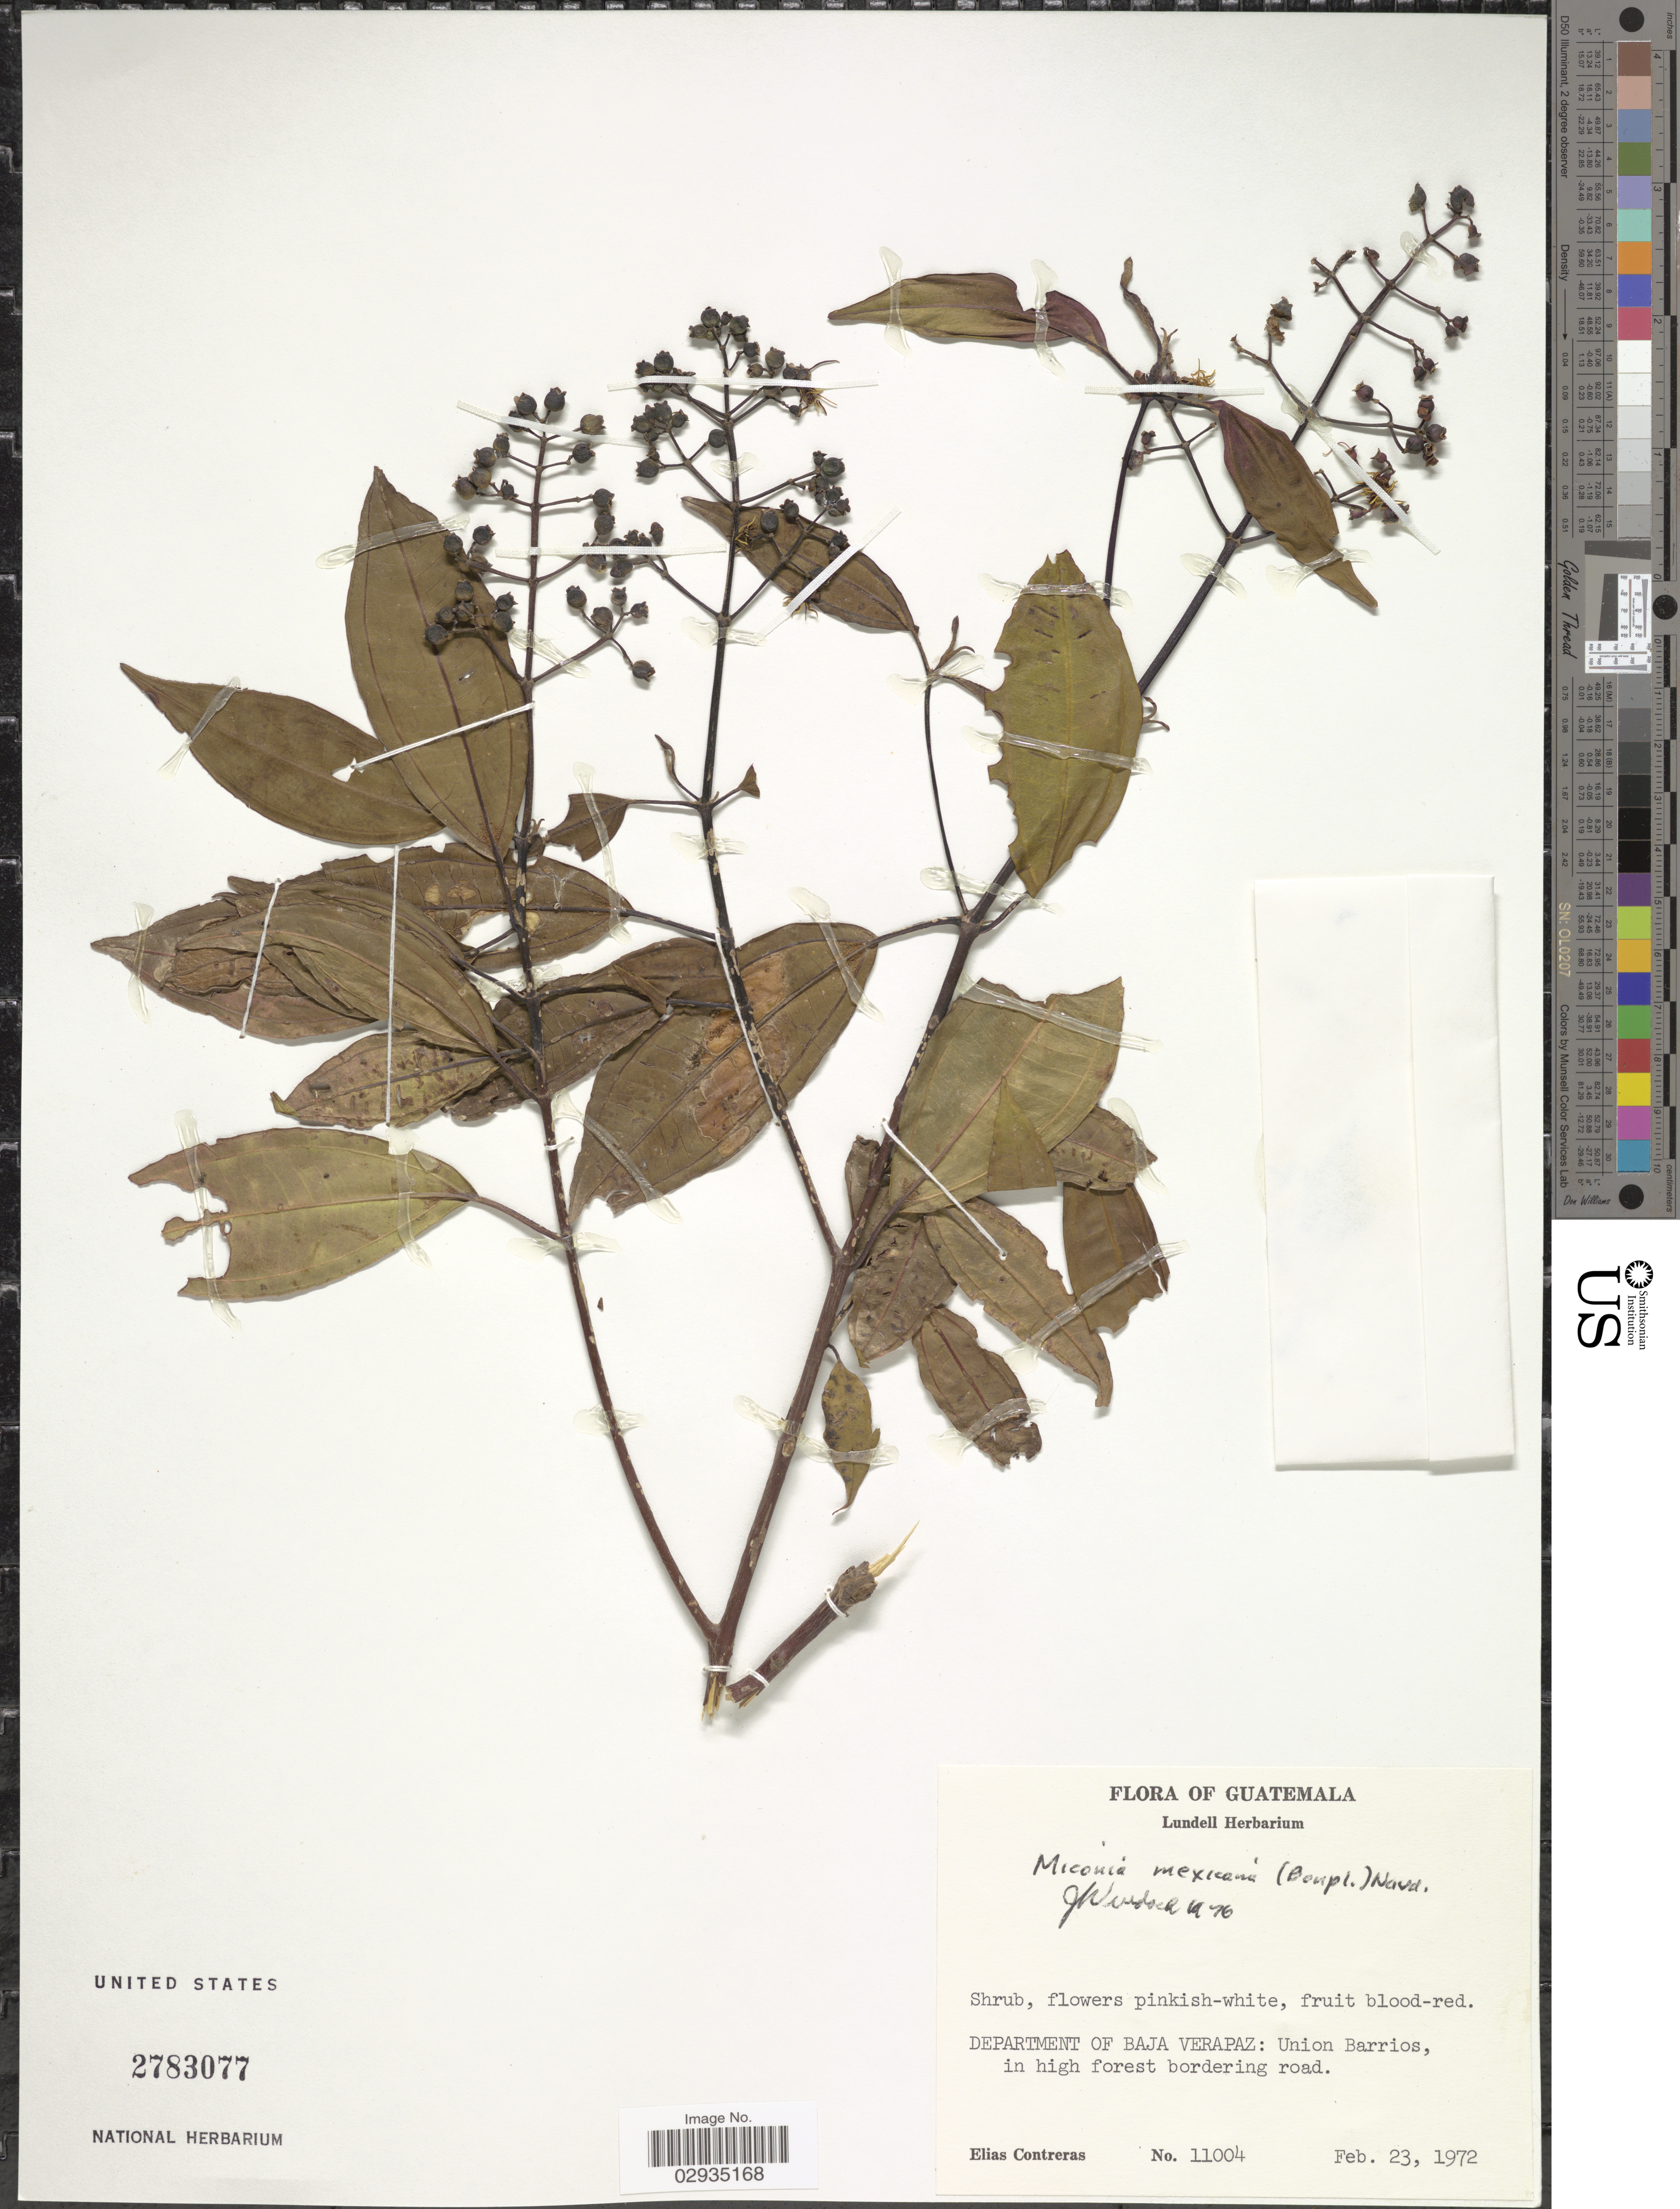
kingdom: Plantae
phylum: Tracheophyta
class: Magnoliopsida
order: Myrtales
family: Melastomataceae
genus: Miconia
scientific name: Miconia mexicana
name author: (Bonpl.) Naudin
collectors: E. Contreras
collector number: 11004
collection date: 1972-02-23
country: Guatemala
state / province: Baja Verapaz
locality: Department of Baja Verapaz, Union Barrios, in high forest bordering road.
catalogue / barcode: US 2783077